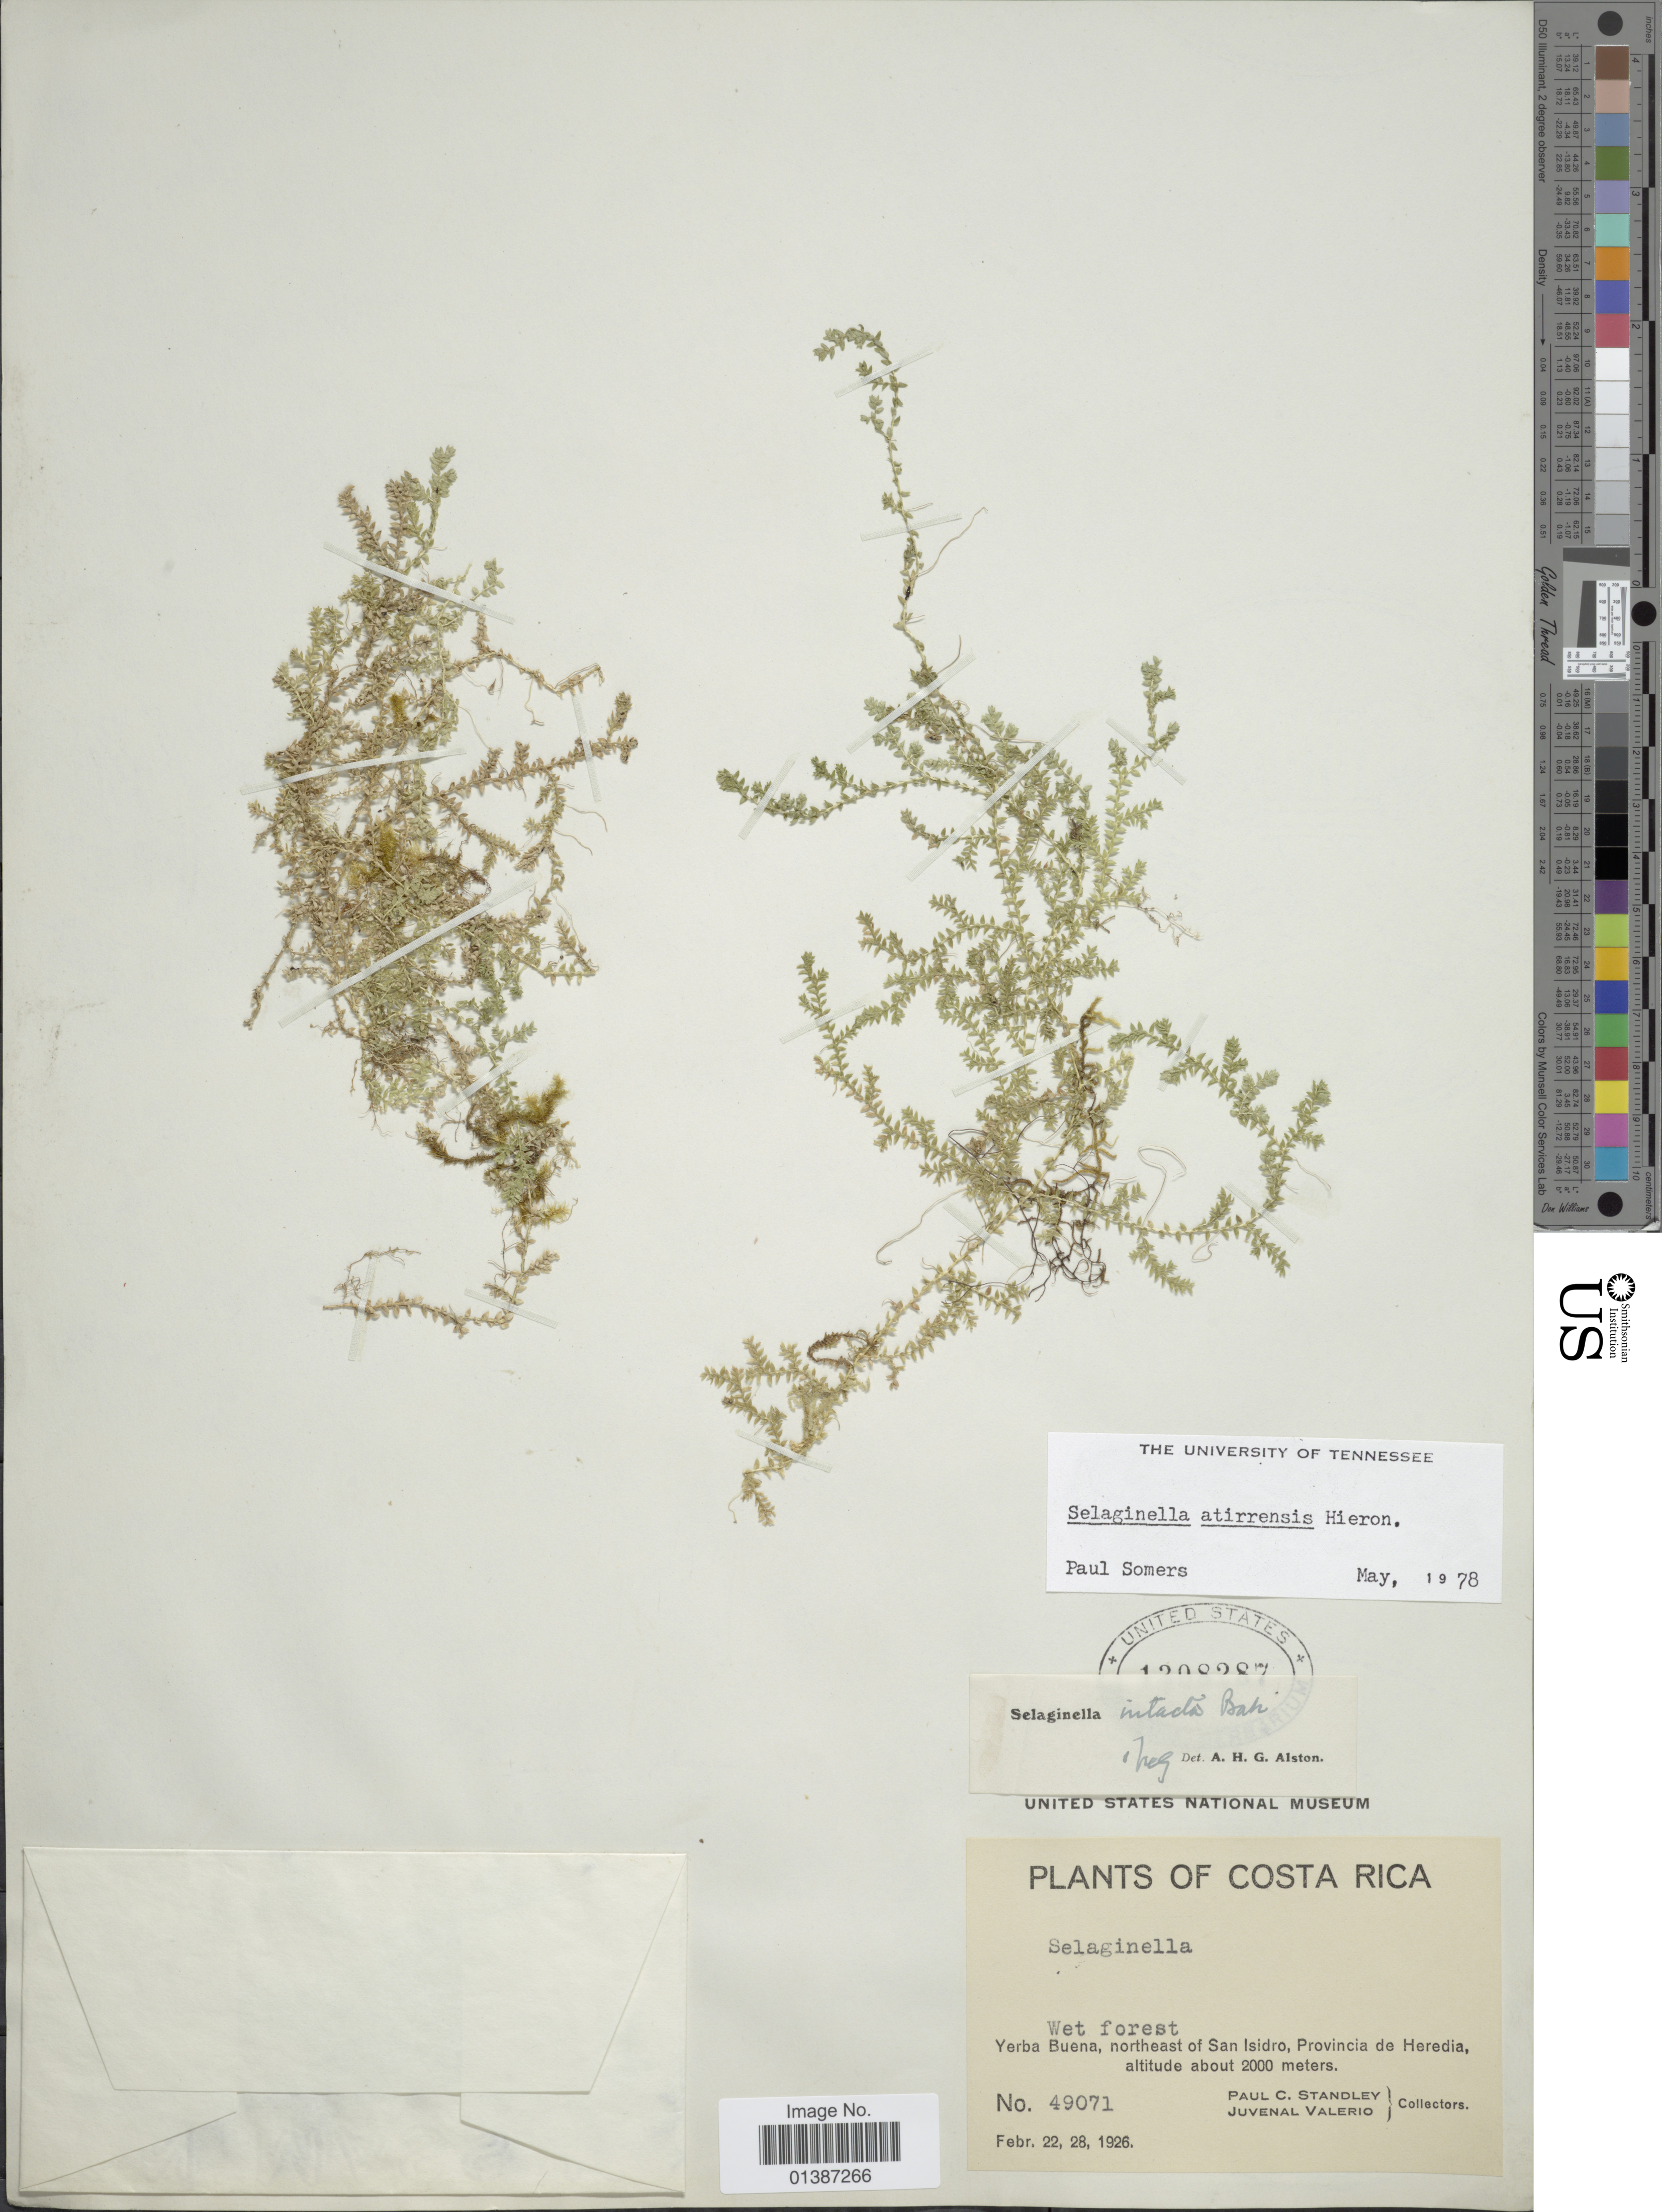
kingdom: Plantae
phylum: Tracheophyta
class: Lycopodiopsida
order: Selaginellales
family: Selaginellaceae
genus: Selaginella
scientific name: Selaginella atirrensis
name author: Hieron. in Engl. & Prantl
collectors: P. C. Standley & J. Valerio R.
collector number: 49071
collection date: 1926-02-22/1926-02-28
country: Costa Rica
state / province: Heredia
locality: Yerba Buena, northeast of San Isidro, Provincia de Heredia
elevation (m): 2000